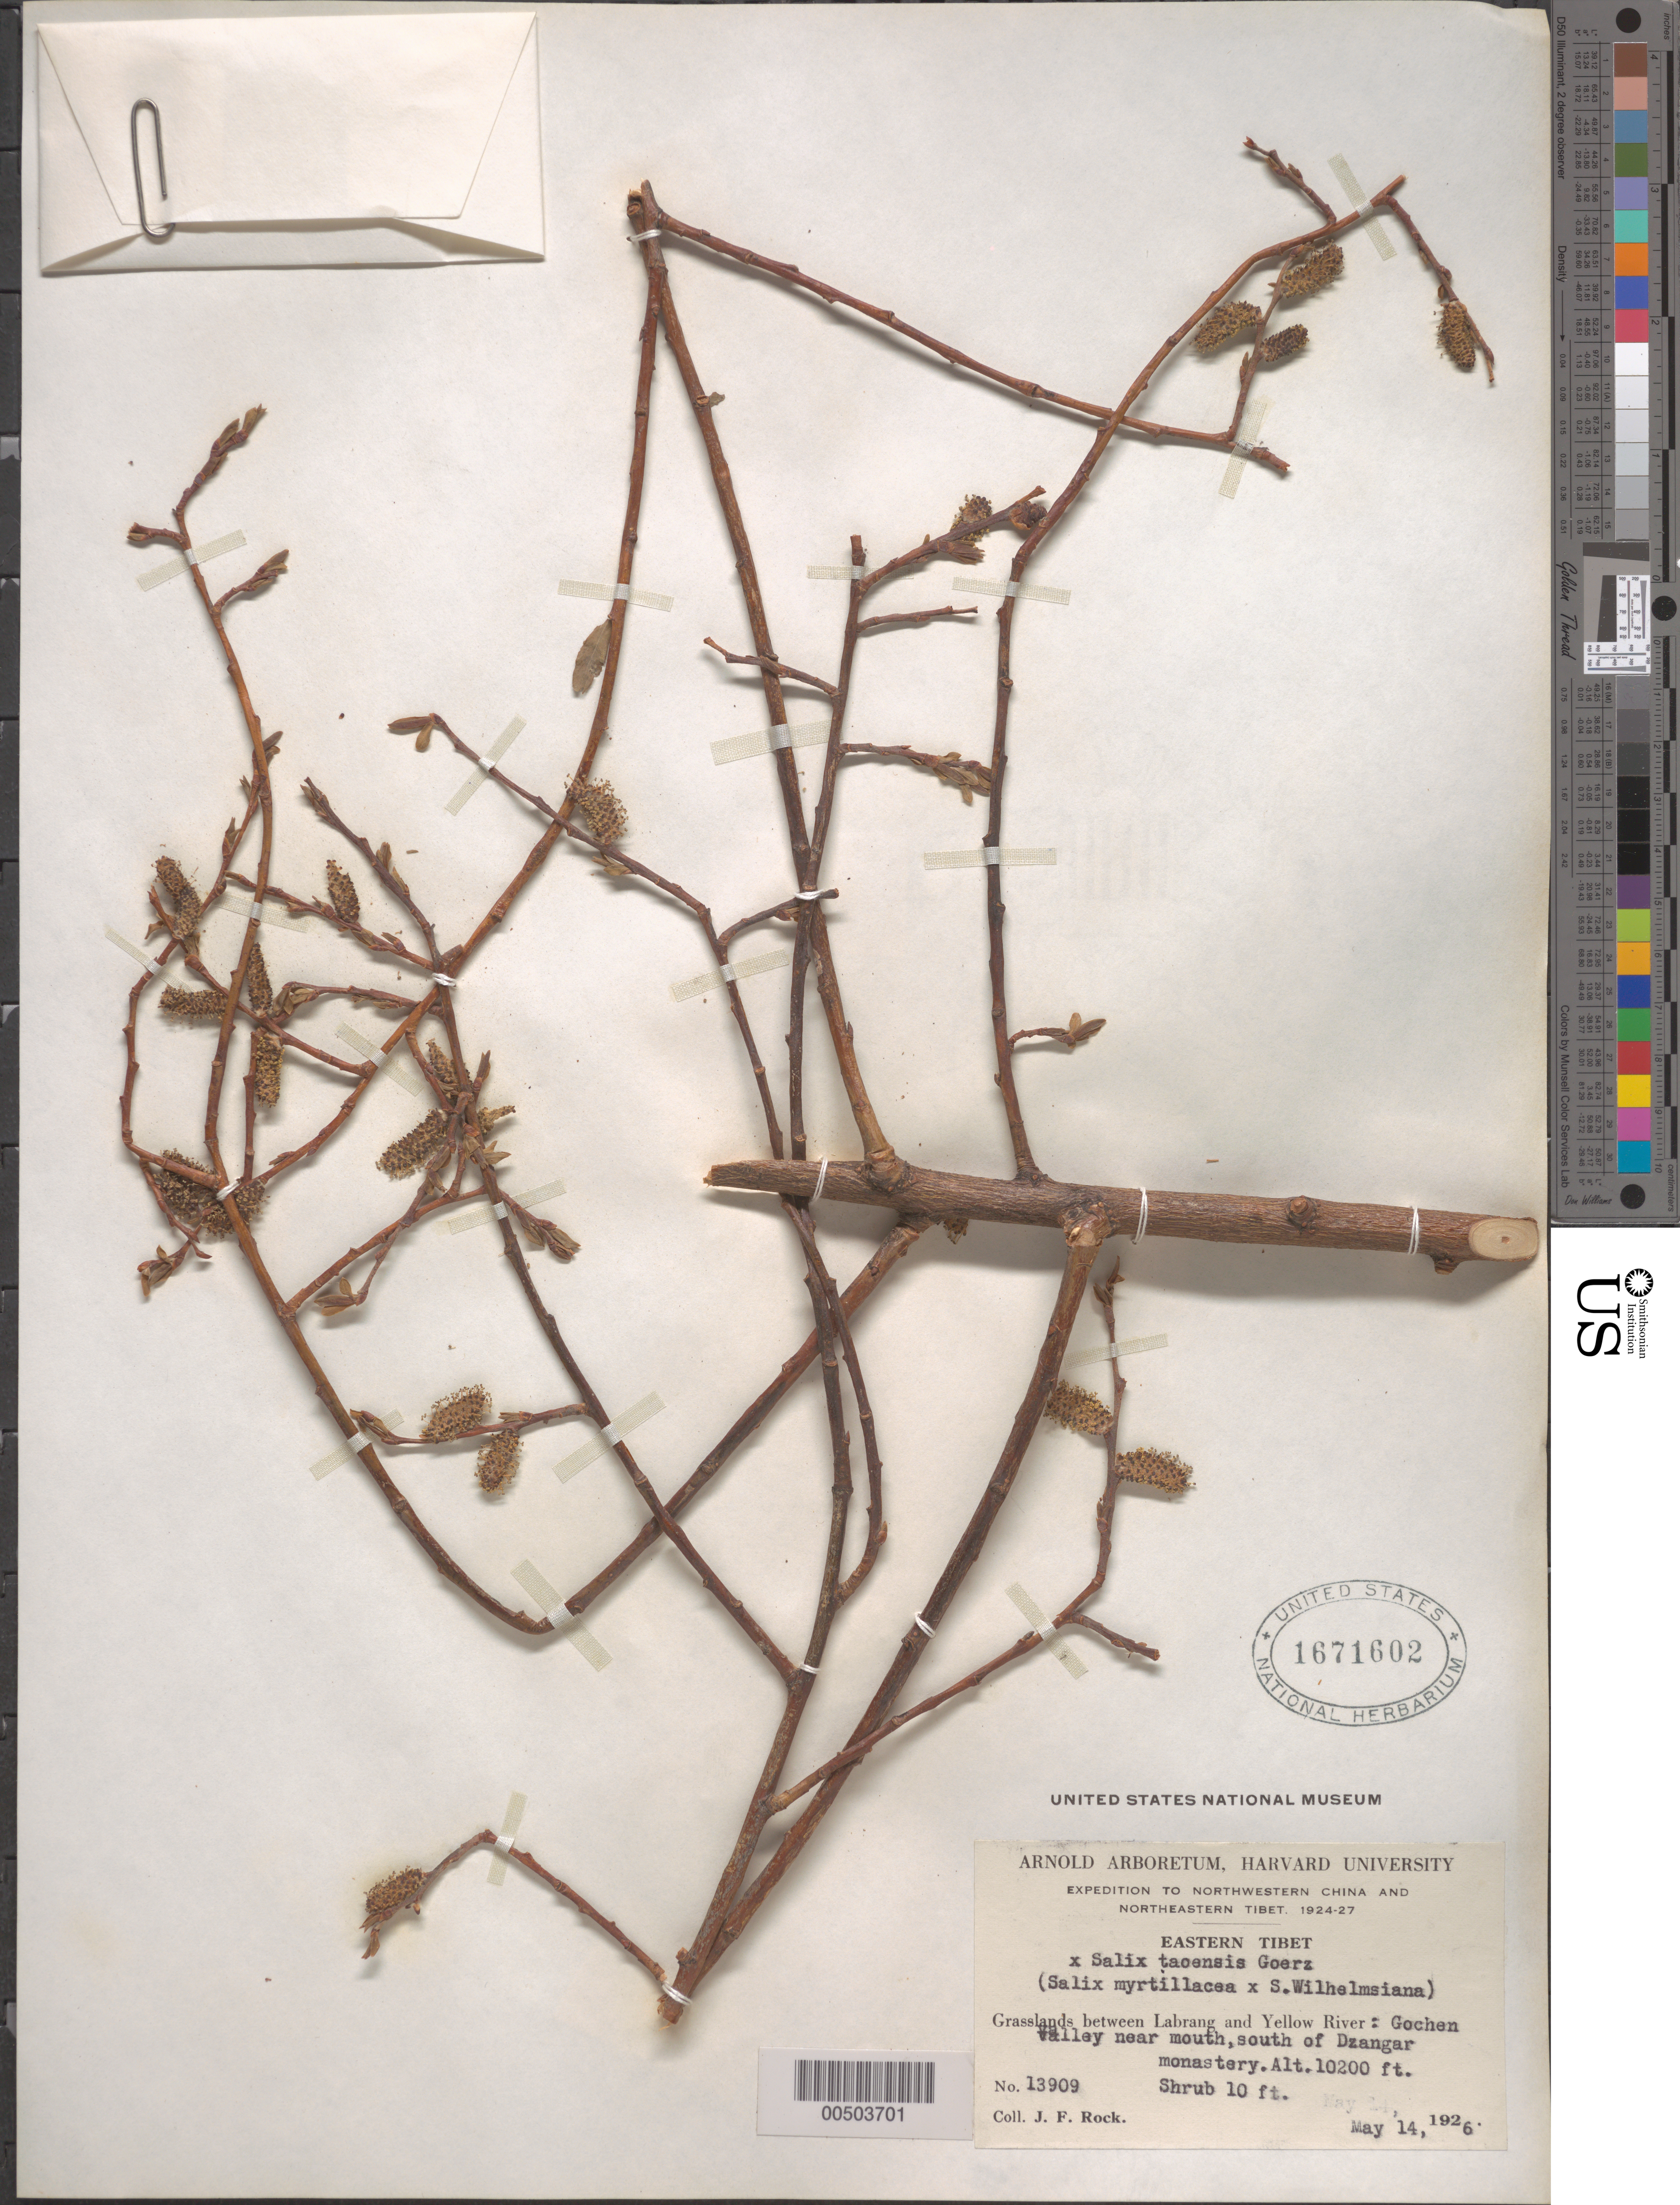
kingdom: Plantae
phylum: Tracheophyta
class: Magnoliopsida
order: Malpighiales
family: Salicaceae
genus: Salix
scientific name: Salix taoensis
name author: Goerz in Rehder & Kobuski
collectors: J. F. Rock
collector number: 13909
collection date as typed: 14 May 1926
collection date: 1926-05-14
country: China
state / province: Xizang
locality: Grasslands between Labrang and Yellow River: Gochen valley near mouth, south of Dzangar monastery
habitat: Shrub 10 ft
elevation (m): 3109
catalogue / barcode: US 1671602